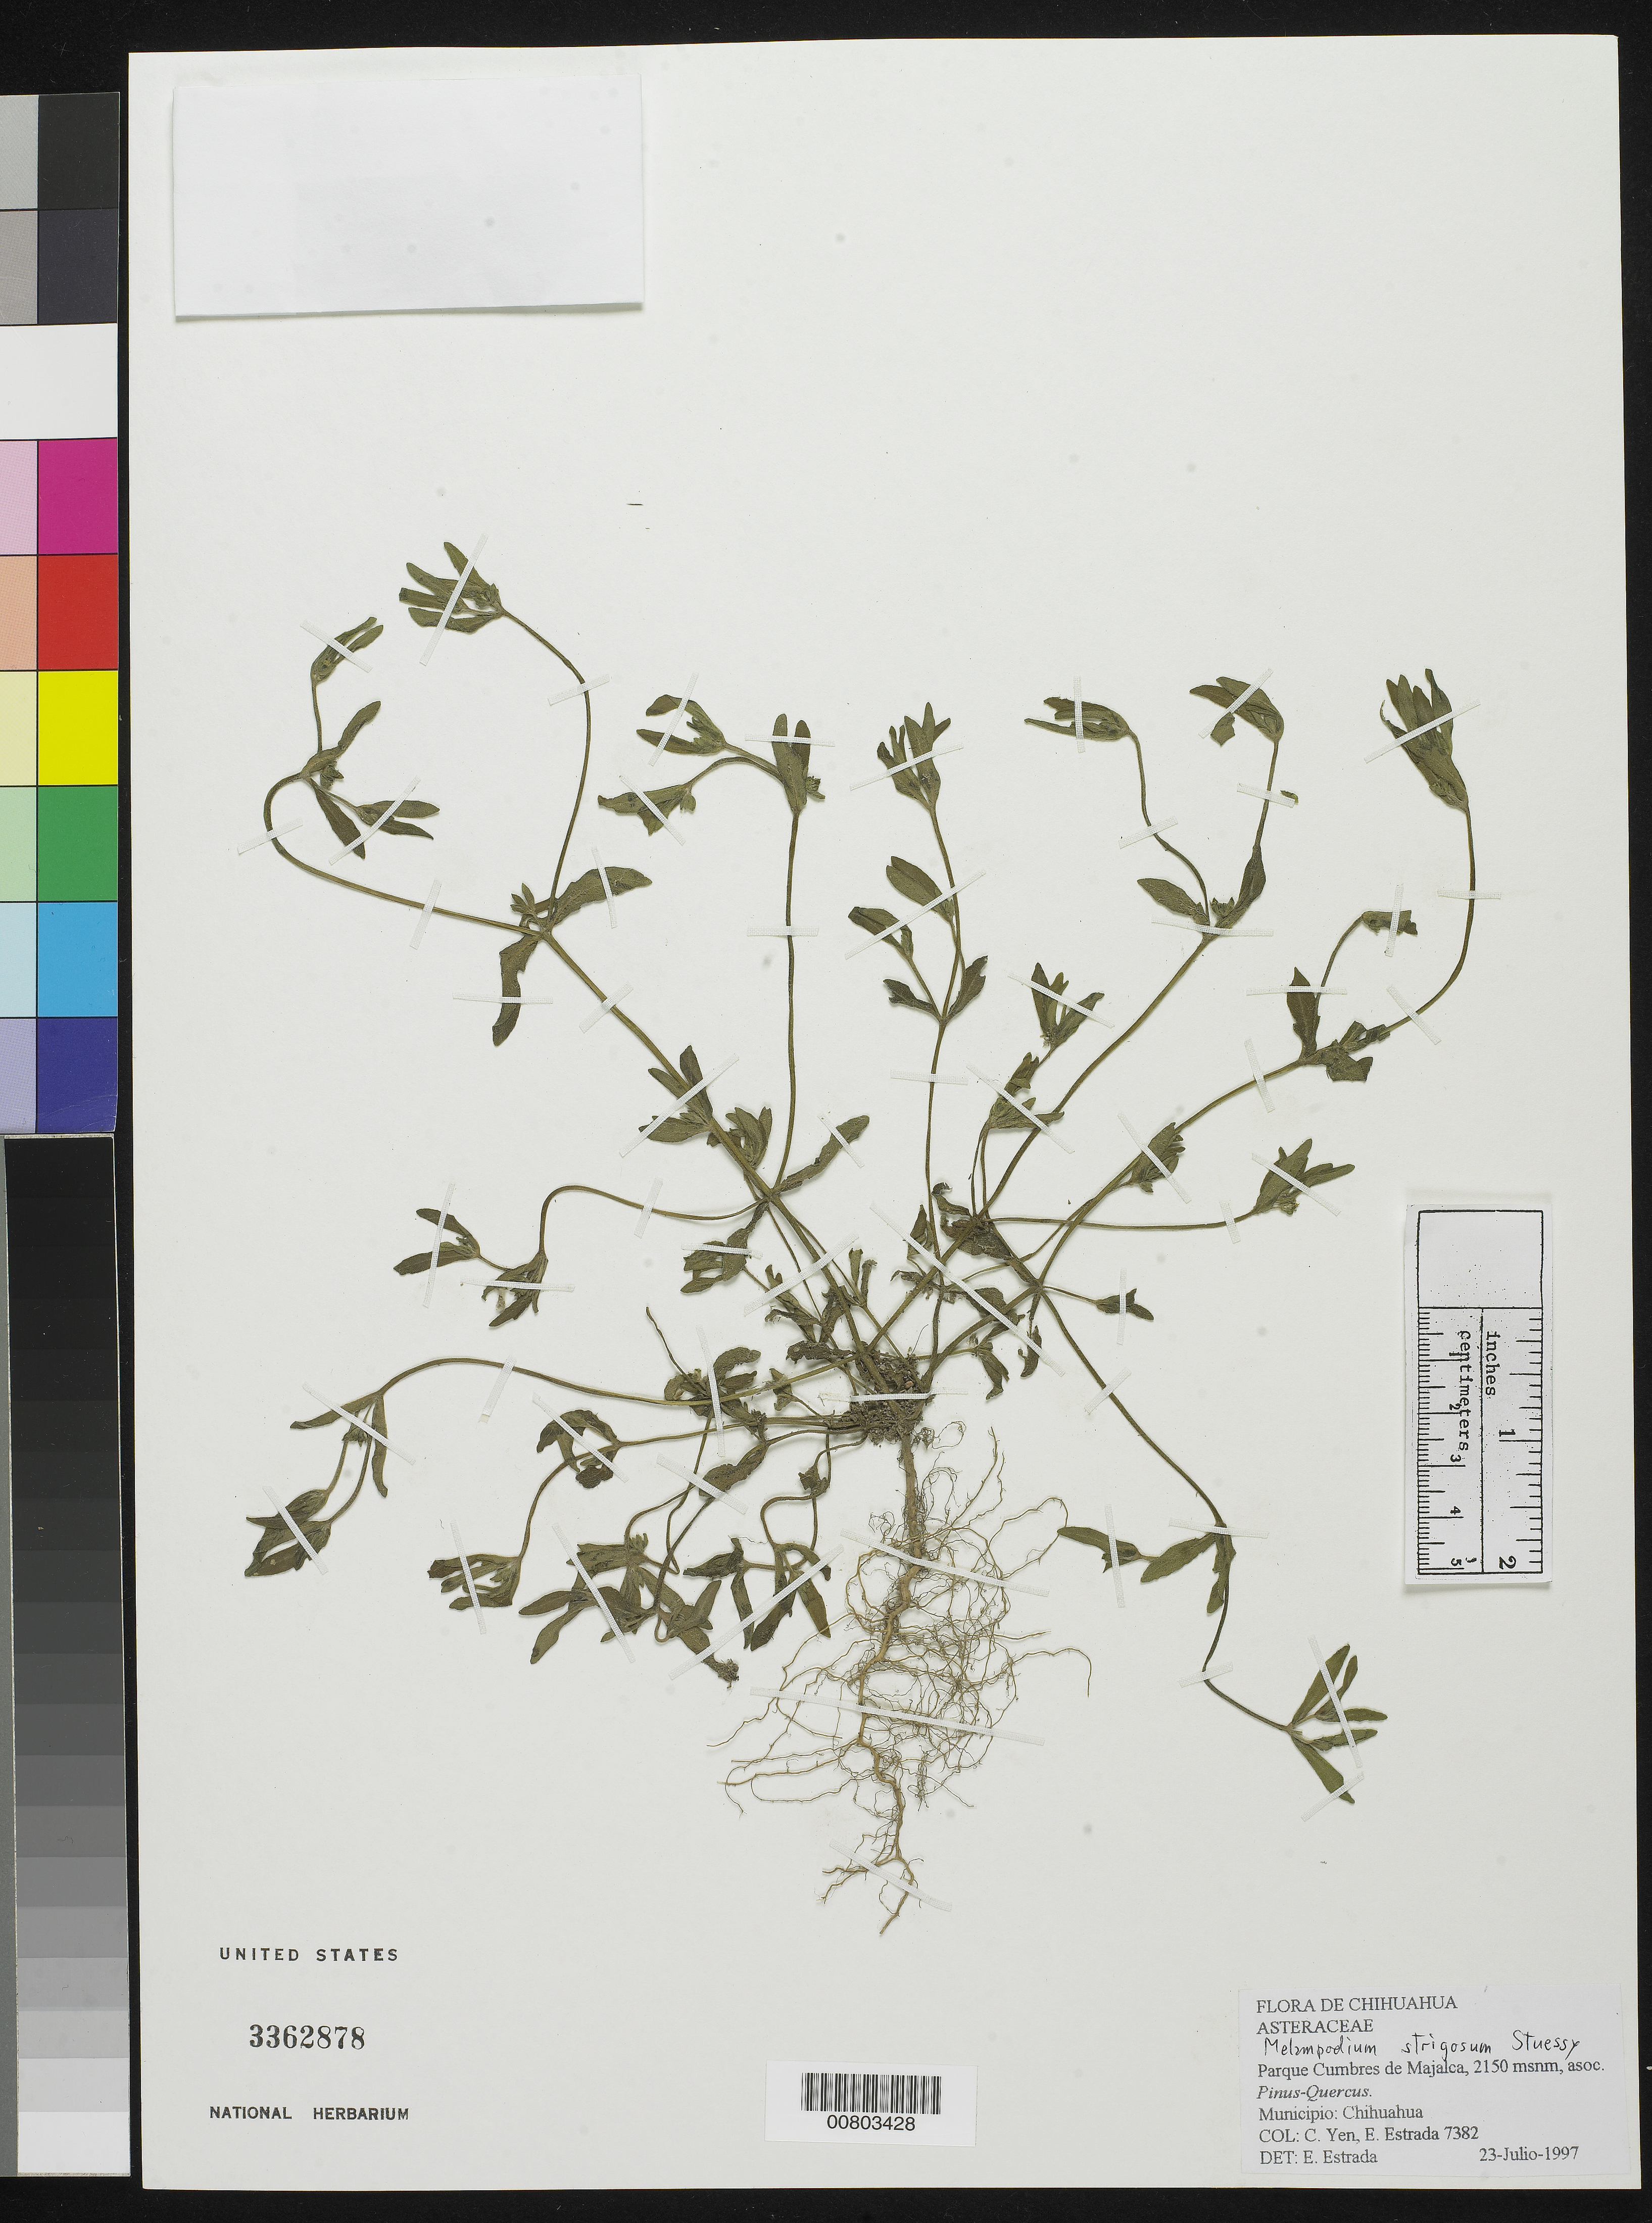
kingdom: Plantae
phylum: Tracheophyta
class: Magnoliopsida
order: Asterales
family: Asteraceae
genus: Melampodium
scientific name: Melampodium strigosum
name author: Stuessy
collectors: Y. C. Yang & E. Estrada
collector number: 7382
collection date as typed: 23 Jul 1997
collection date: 1997-07-23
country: Mexico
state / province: Chihuahua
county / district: Chihuahua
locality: Parque Cumbres de Majalca, Chihuahua.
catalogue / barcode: US 3362878